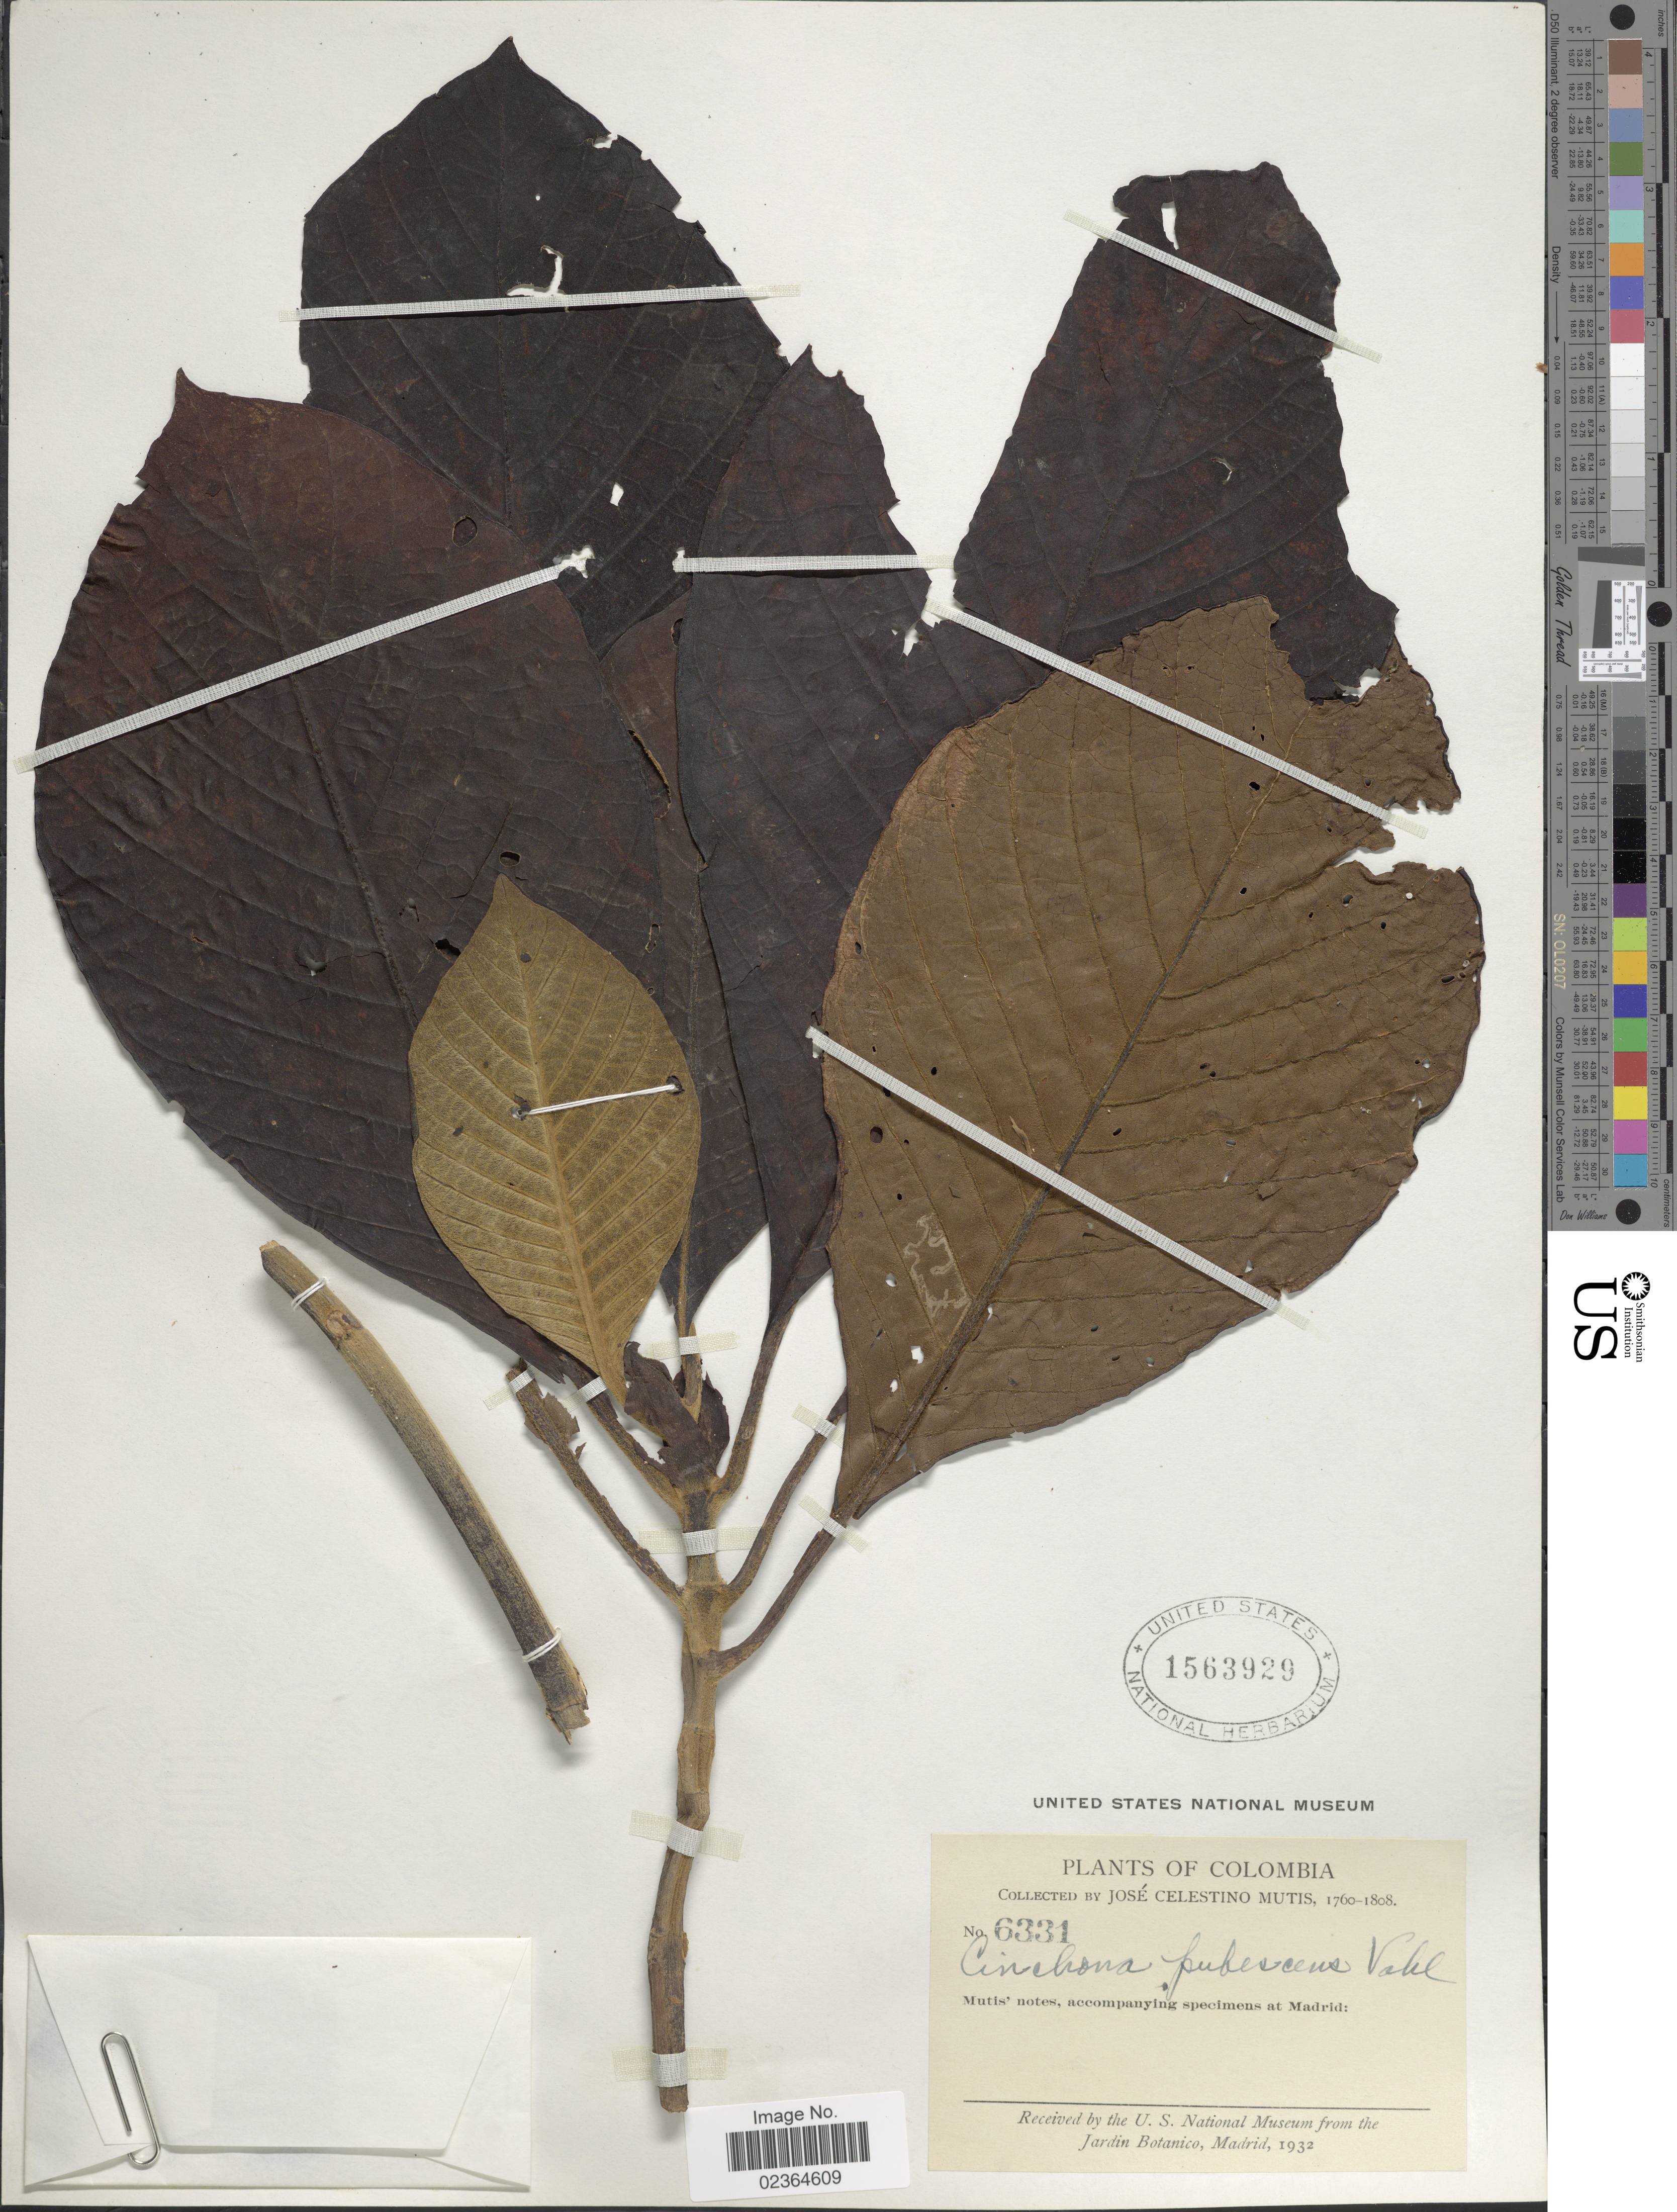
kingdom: Plantae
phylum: Tracheophyta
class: Magnoliopsida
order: Gentianales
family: Rubiaceae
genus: Cinchona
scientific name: Cinchona pubescens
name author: Vahl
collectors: J. C. B. Mutis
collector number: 6331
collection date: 1760/1808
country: Colombia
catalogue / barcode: US 1536929